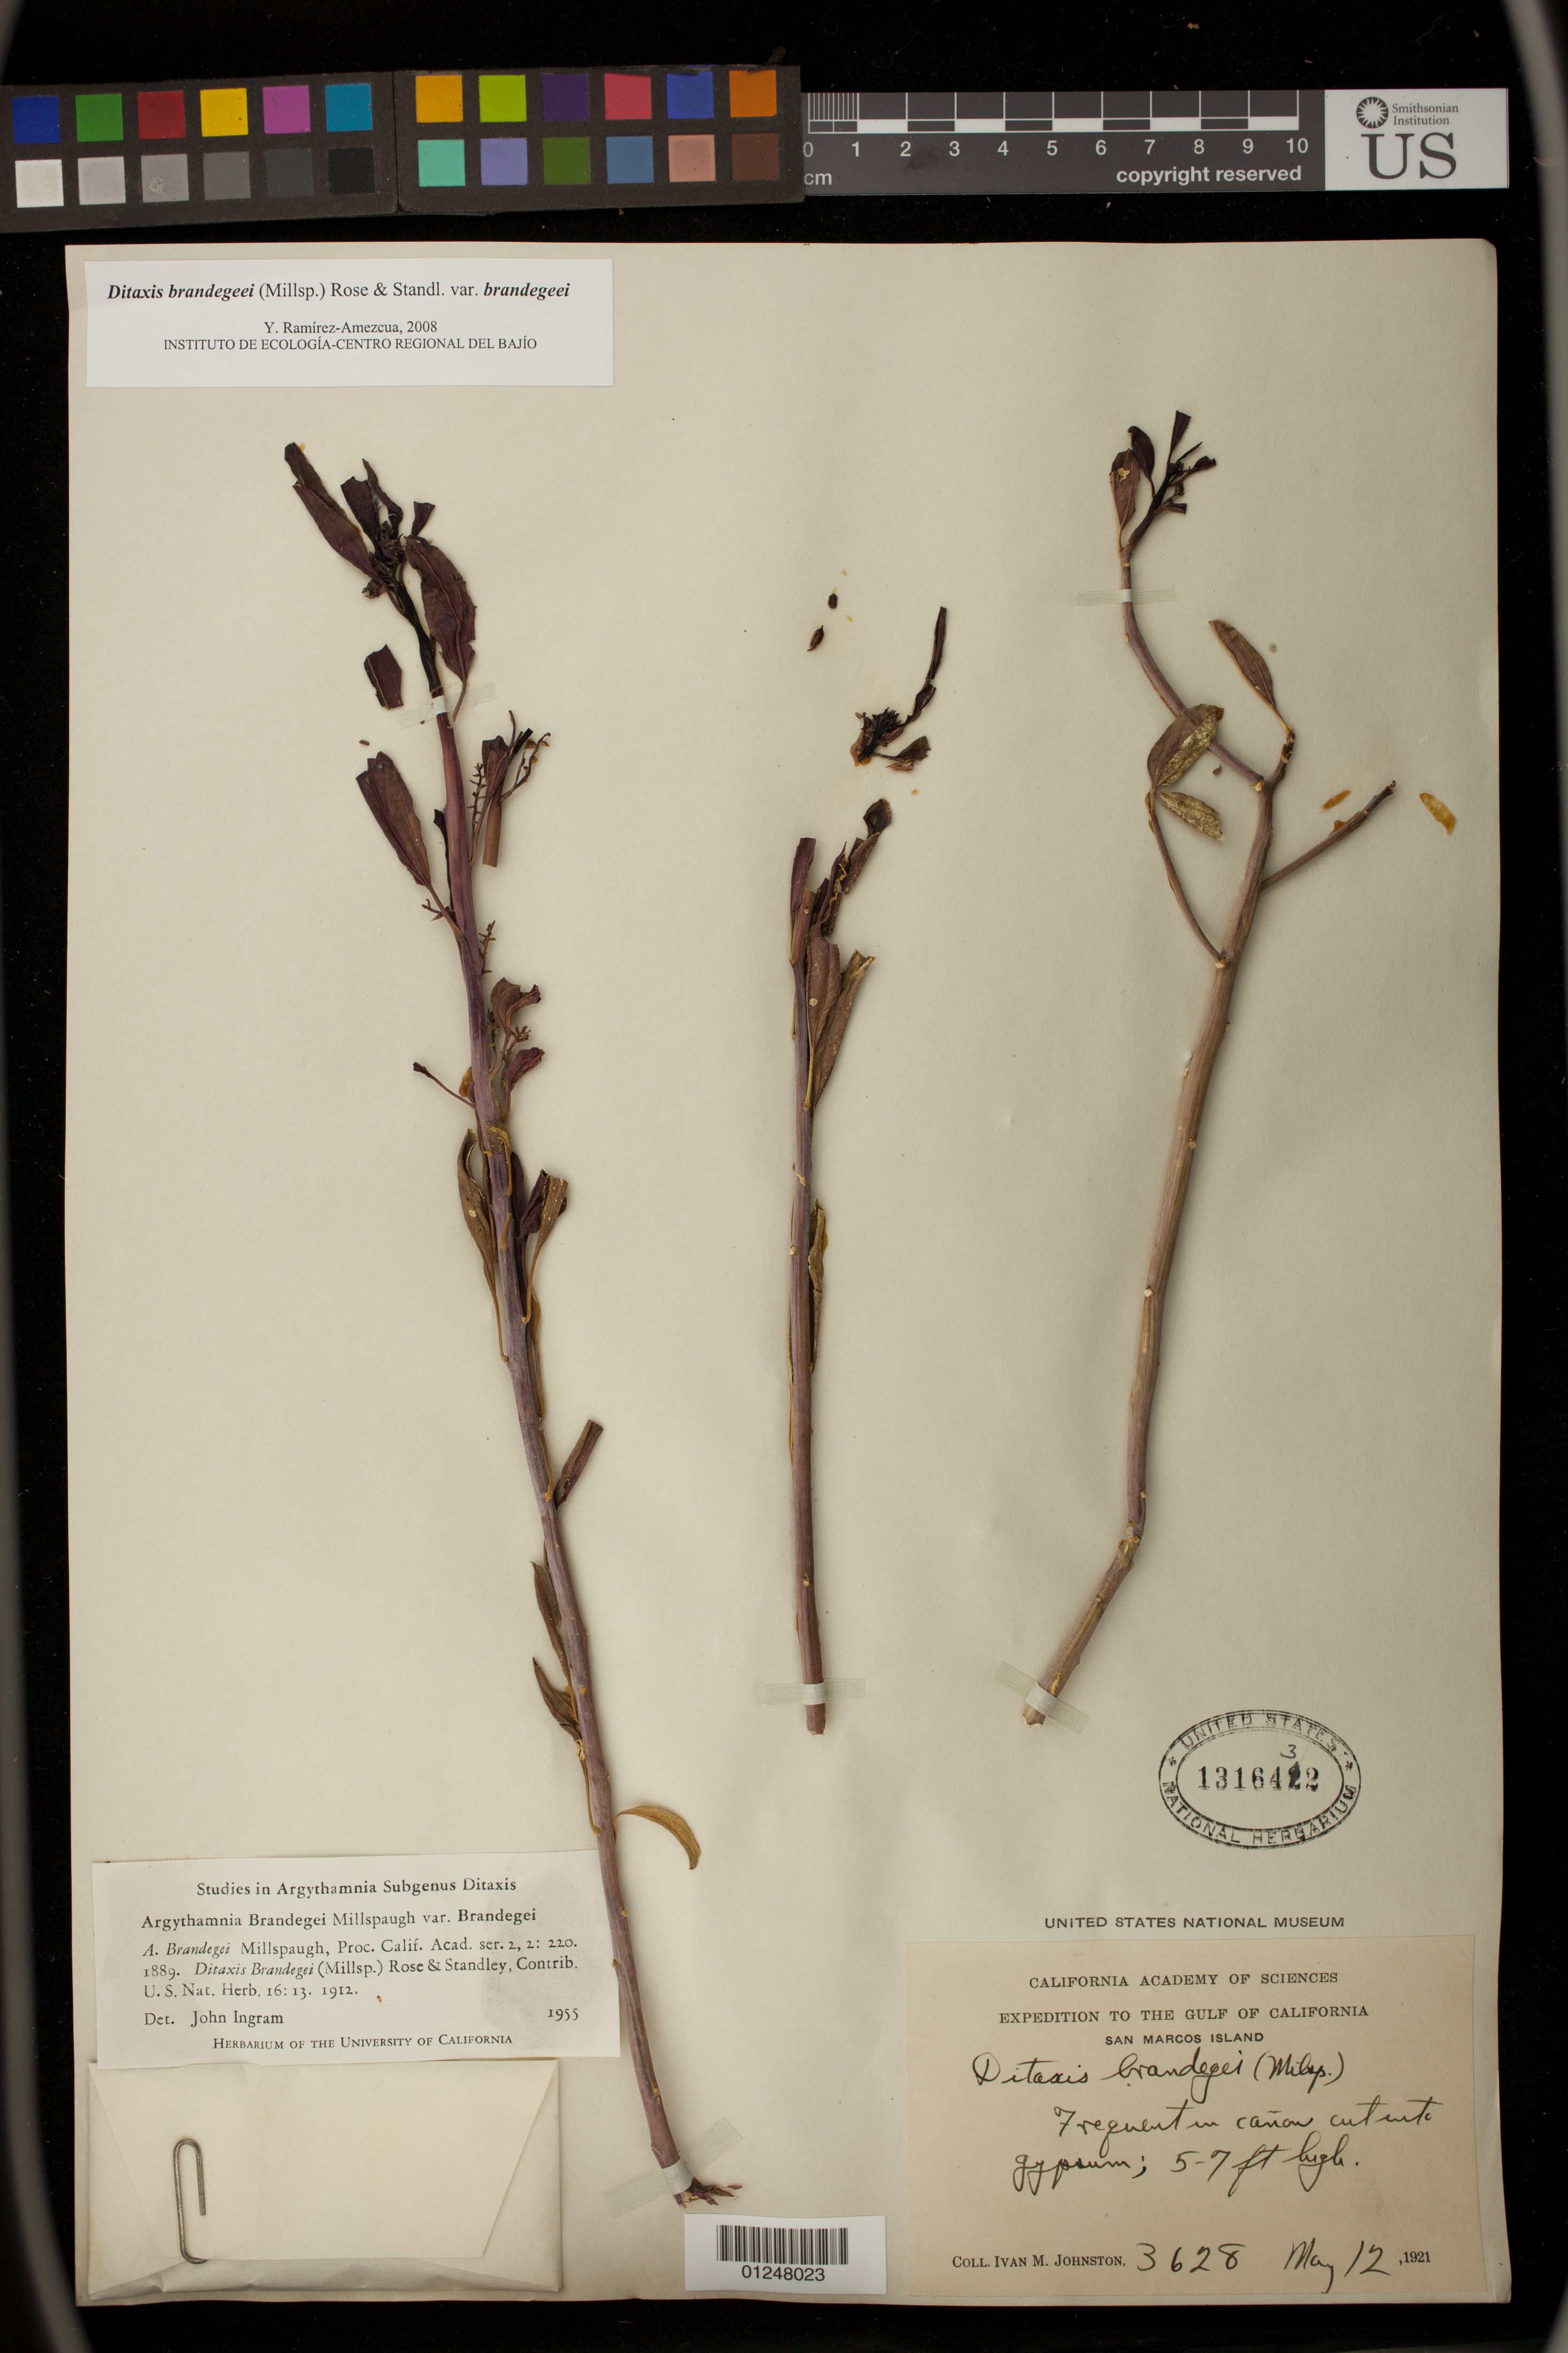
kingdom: Plantae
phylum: Tracheophyta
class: Magnoliopsida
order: Malpighiales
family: Euphorbiaceae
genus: Argythamnia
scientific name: Argythamnia brandegeei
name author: Millsp.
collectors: I.M. Johnston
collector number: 3628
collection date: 1921-05-12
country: Mexico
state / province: Baja California Sur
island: San Marcos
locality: San Marcos Island: On conglomerate cliff facing ocean.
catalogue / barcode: US 1316432